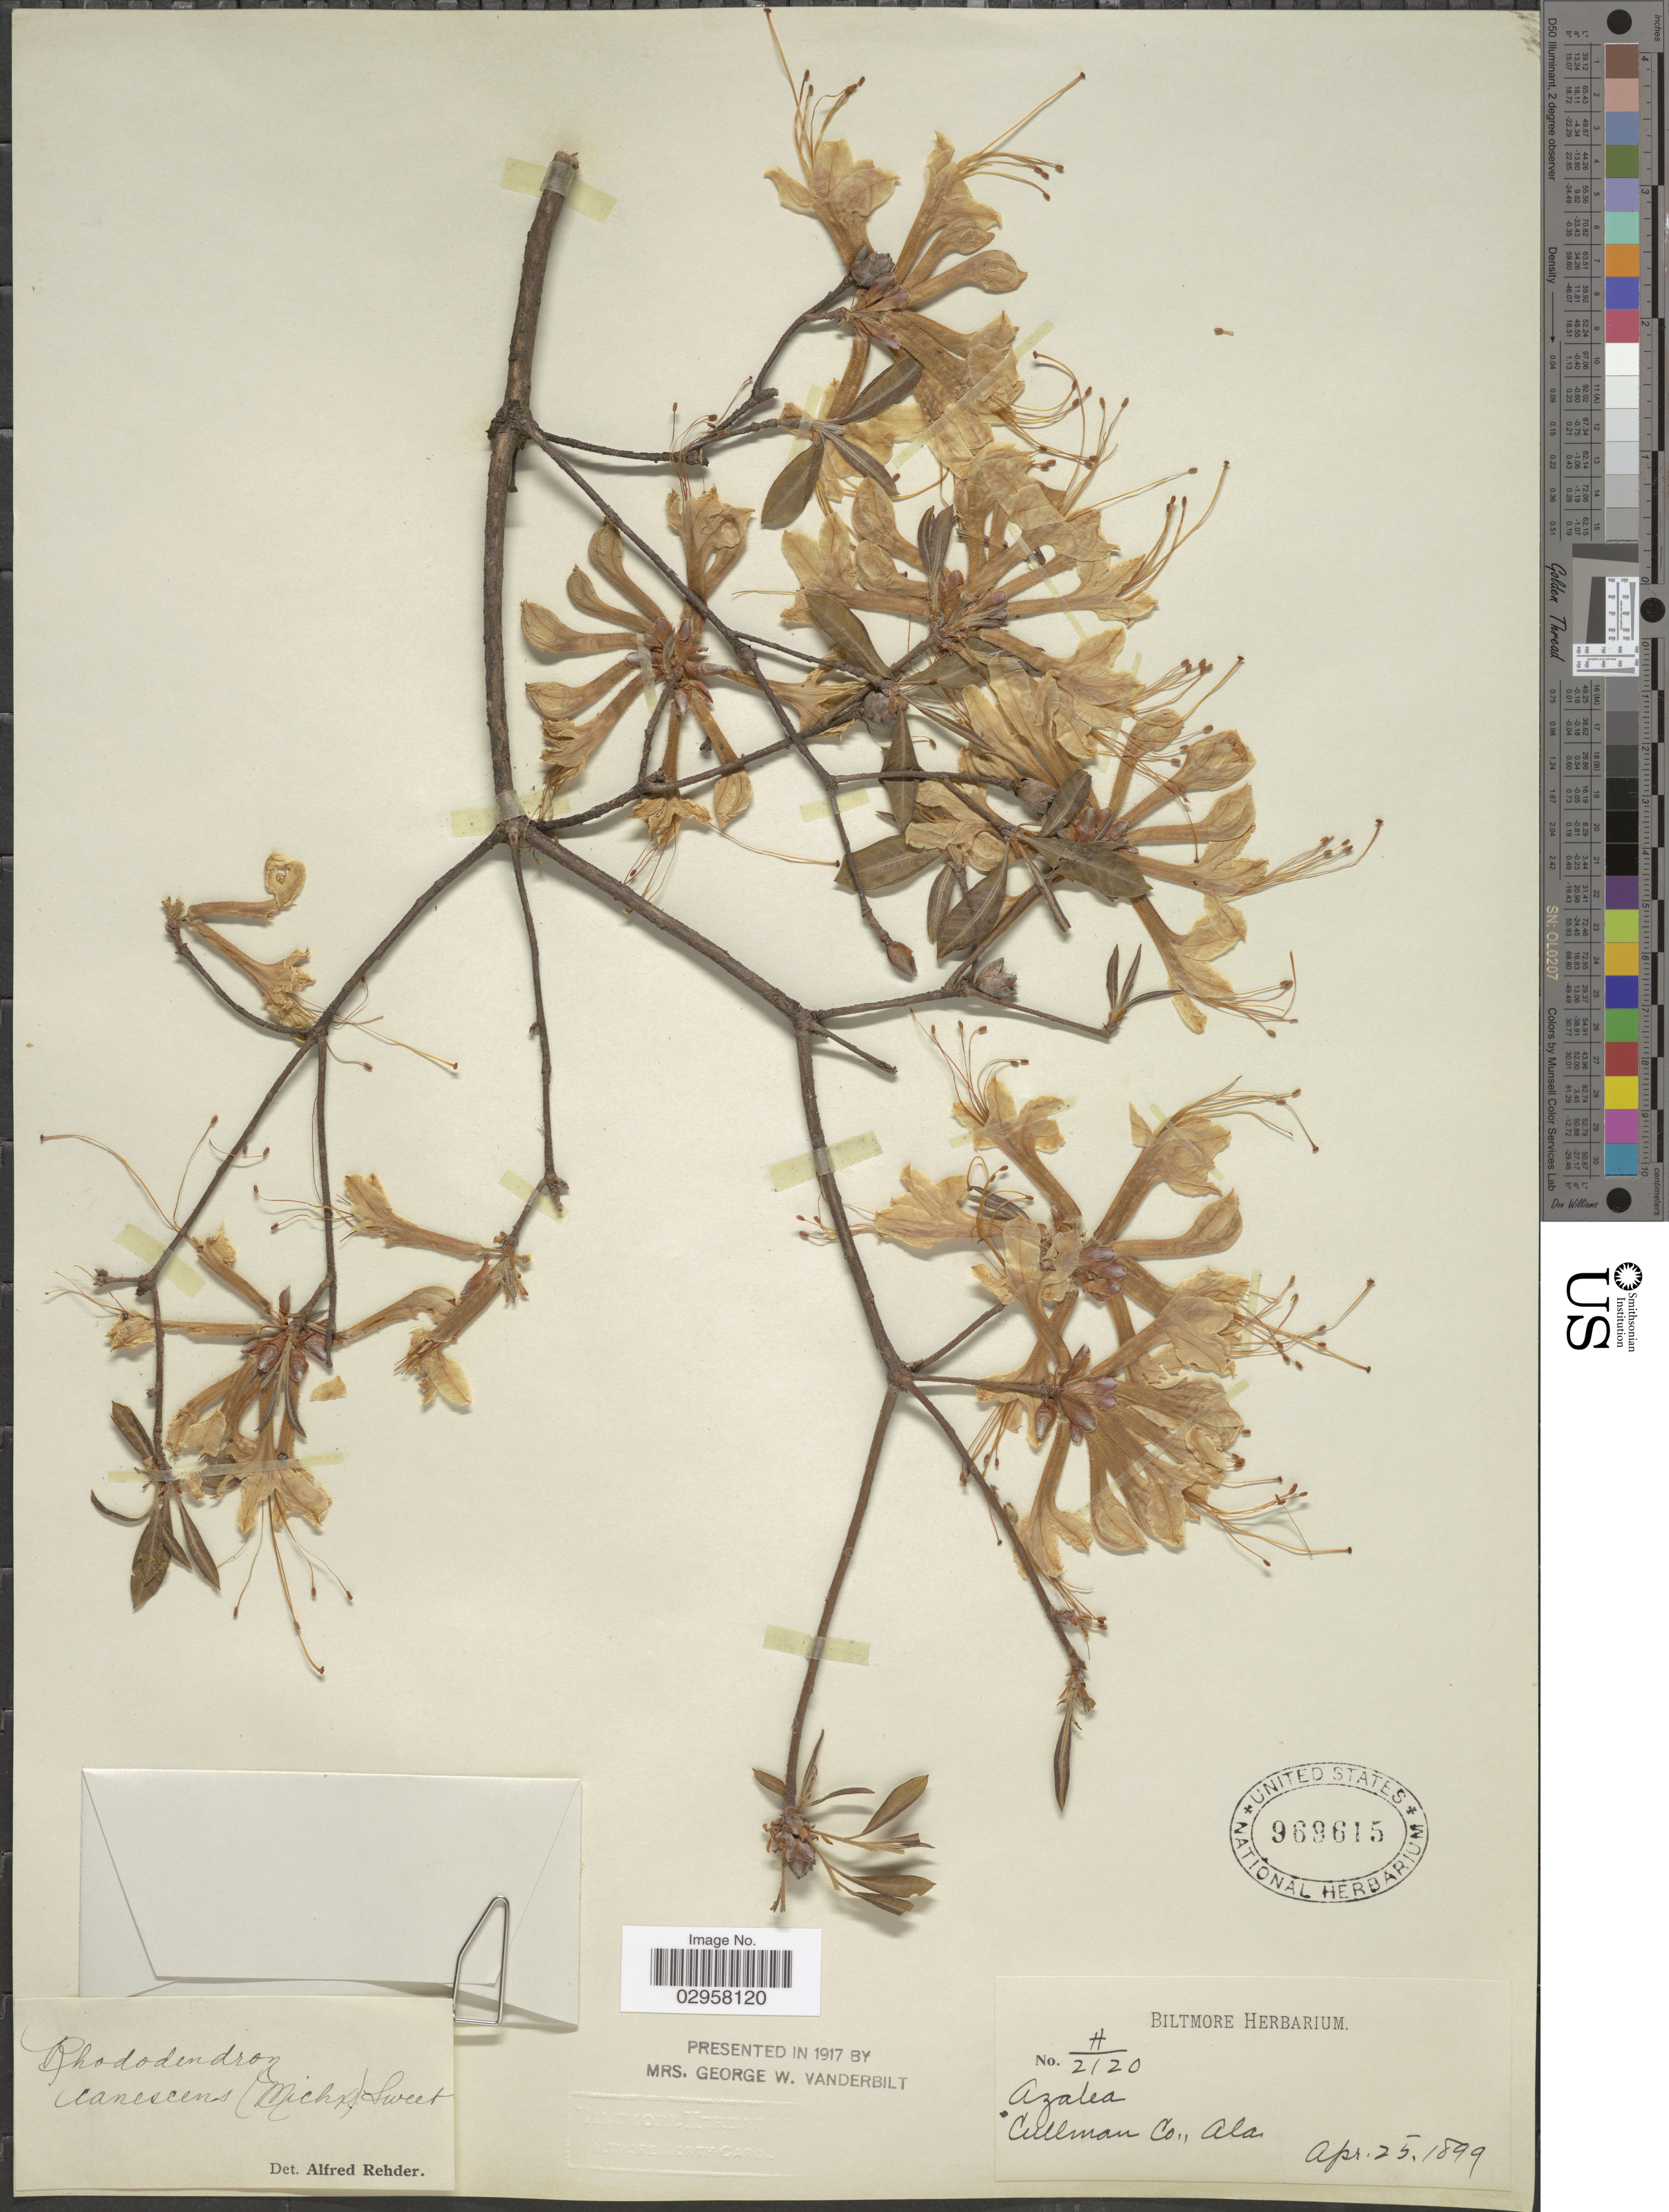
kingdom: Plantae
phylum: Tracheophyta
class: Magnoliopsida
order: Ericales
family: Ericaceae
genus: Rhododendron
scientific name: Rhododendron canescens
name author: (Michx.) Sweet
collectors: ex herb. Biltmore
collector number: H/2120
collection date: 1899-04-25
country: United States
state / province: Alabama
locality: Cullman Co.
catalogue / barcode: US 969615